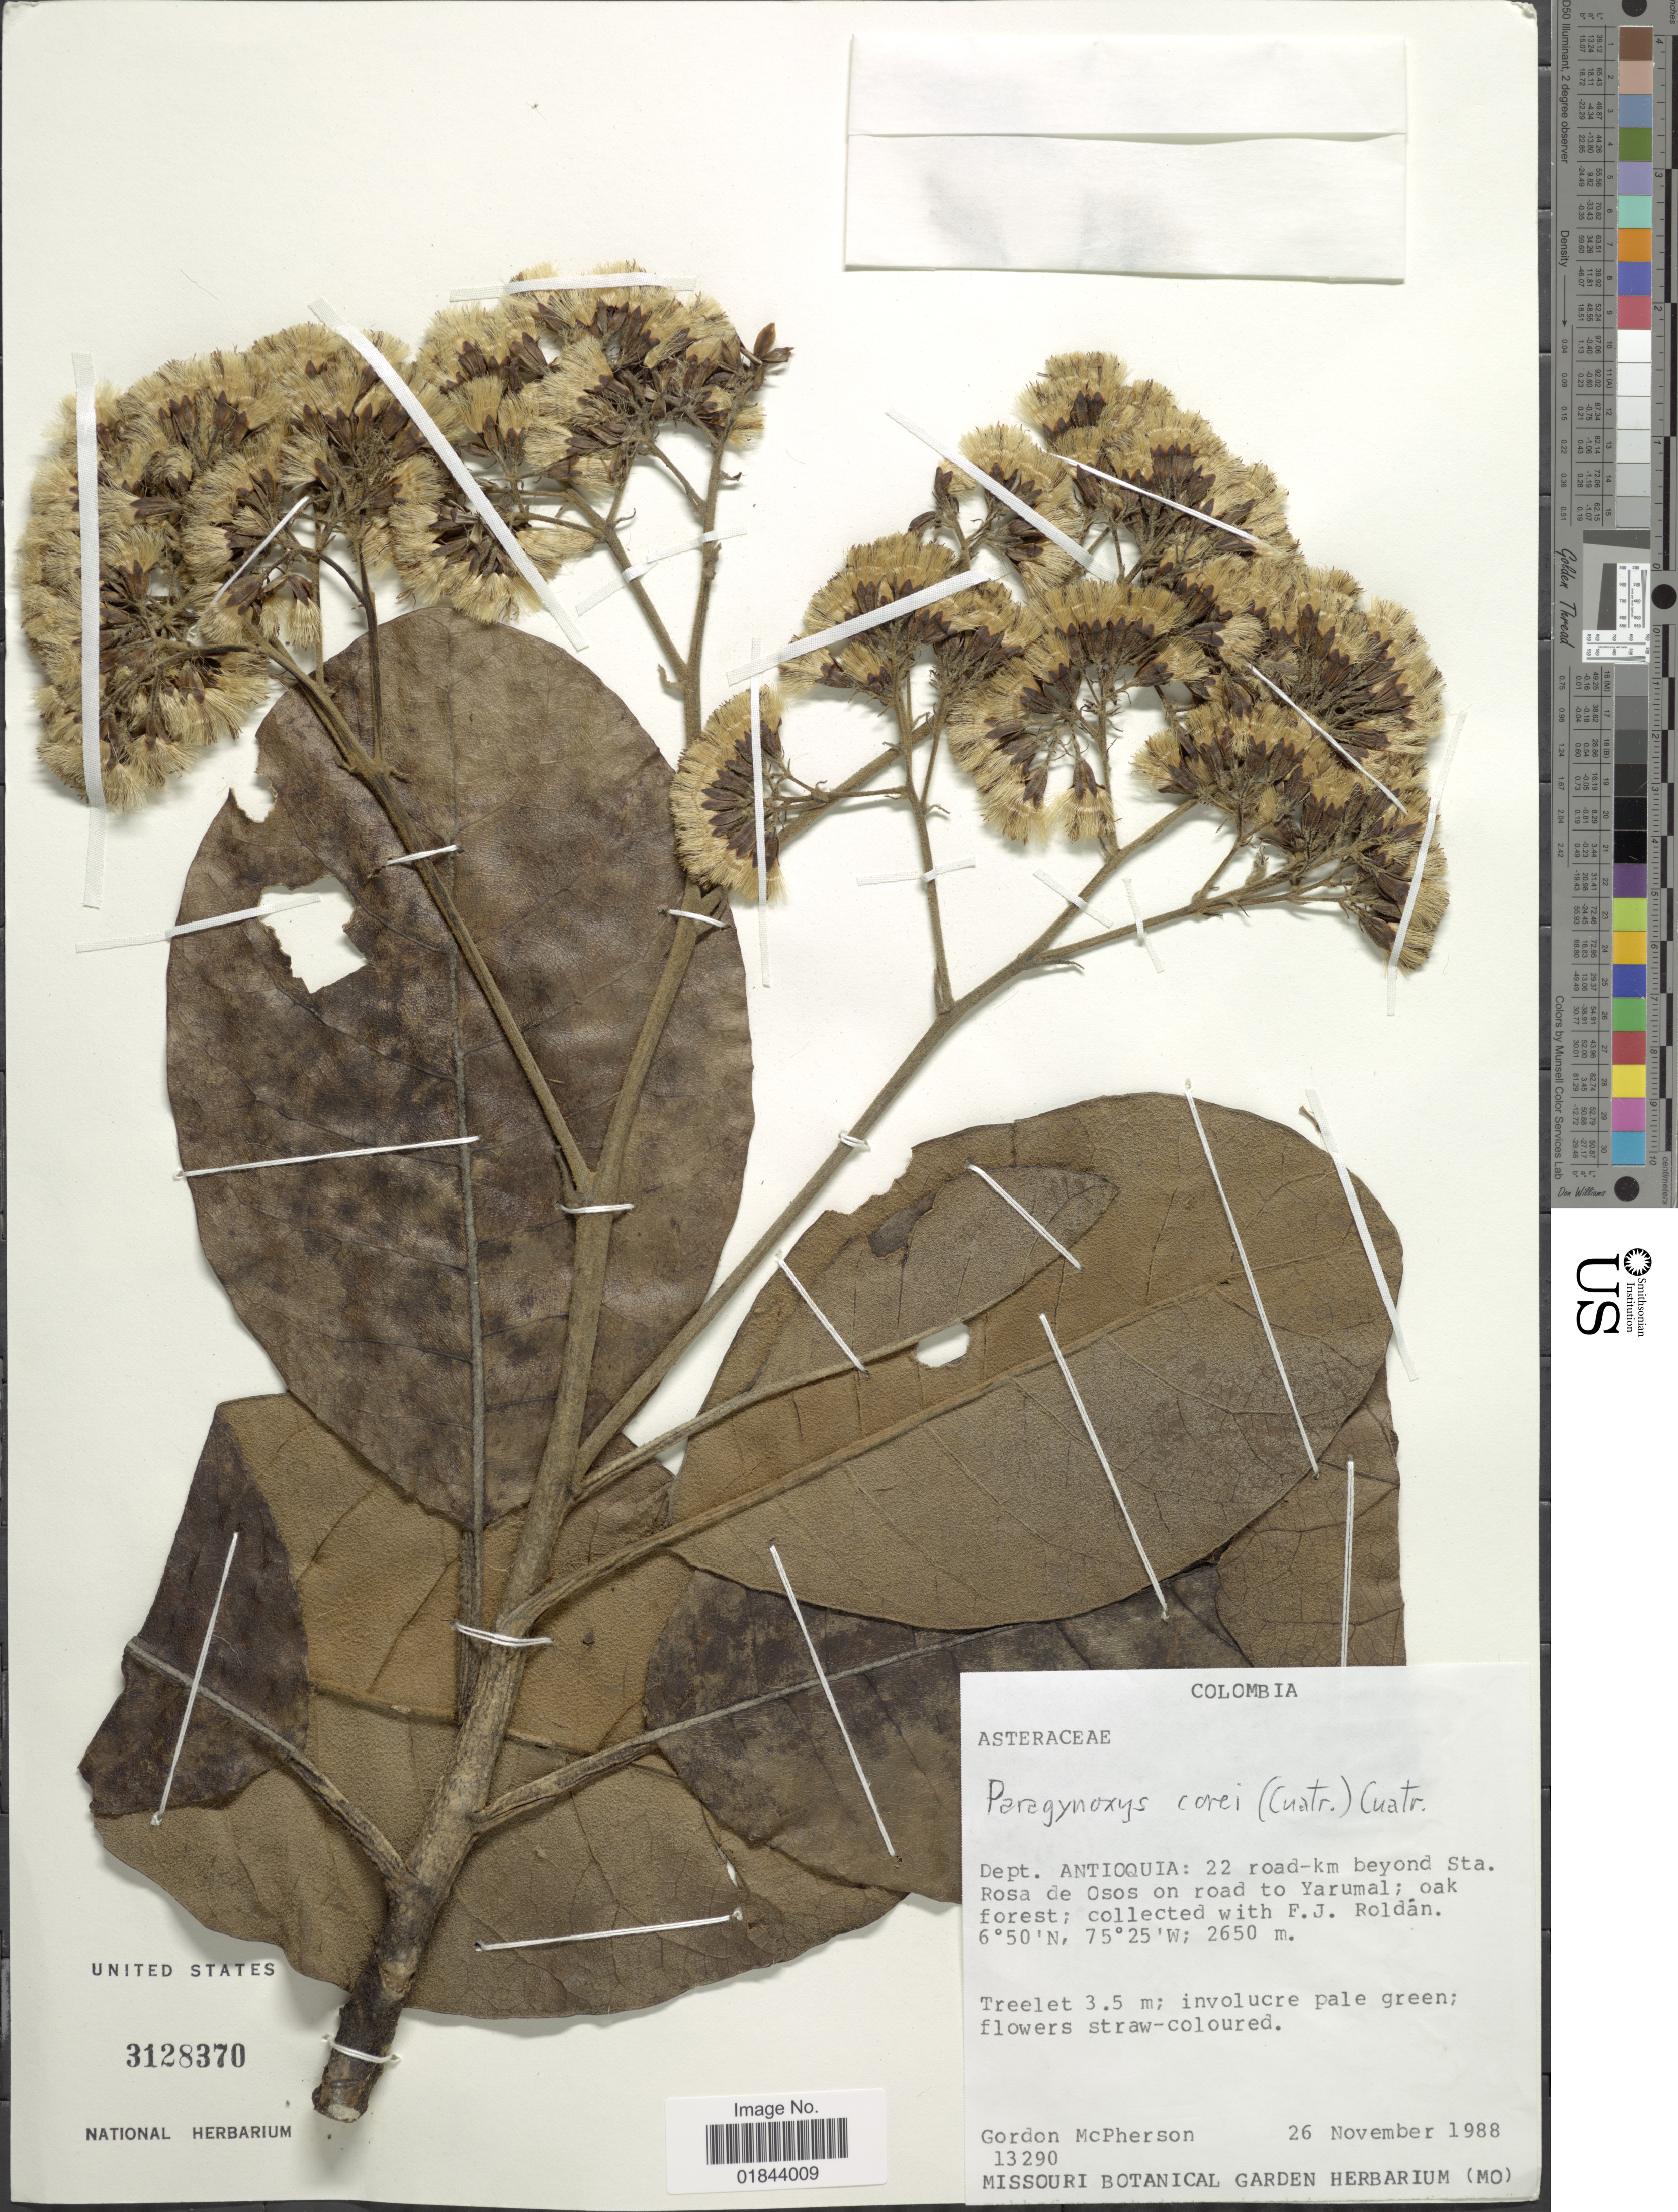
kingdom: Plantae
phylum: Tracheophyta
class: Magnoliopsida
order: Asterales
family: Asteraceae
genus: Pseudogynoxys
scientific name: Pseudogynoxys corei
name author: (Cuatrec.) Cuatrec.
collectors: G. D. McPherson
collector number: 13290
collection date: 1988-11-26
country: Colombia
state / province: Antioquia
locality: Dept. Antioquia: 22 road-km beyond Sta. Rosa de Osos on road to Yarumal; oak forest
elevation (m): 2650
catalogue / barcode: US 3128370